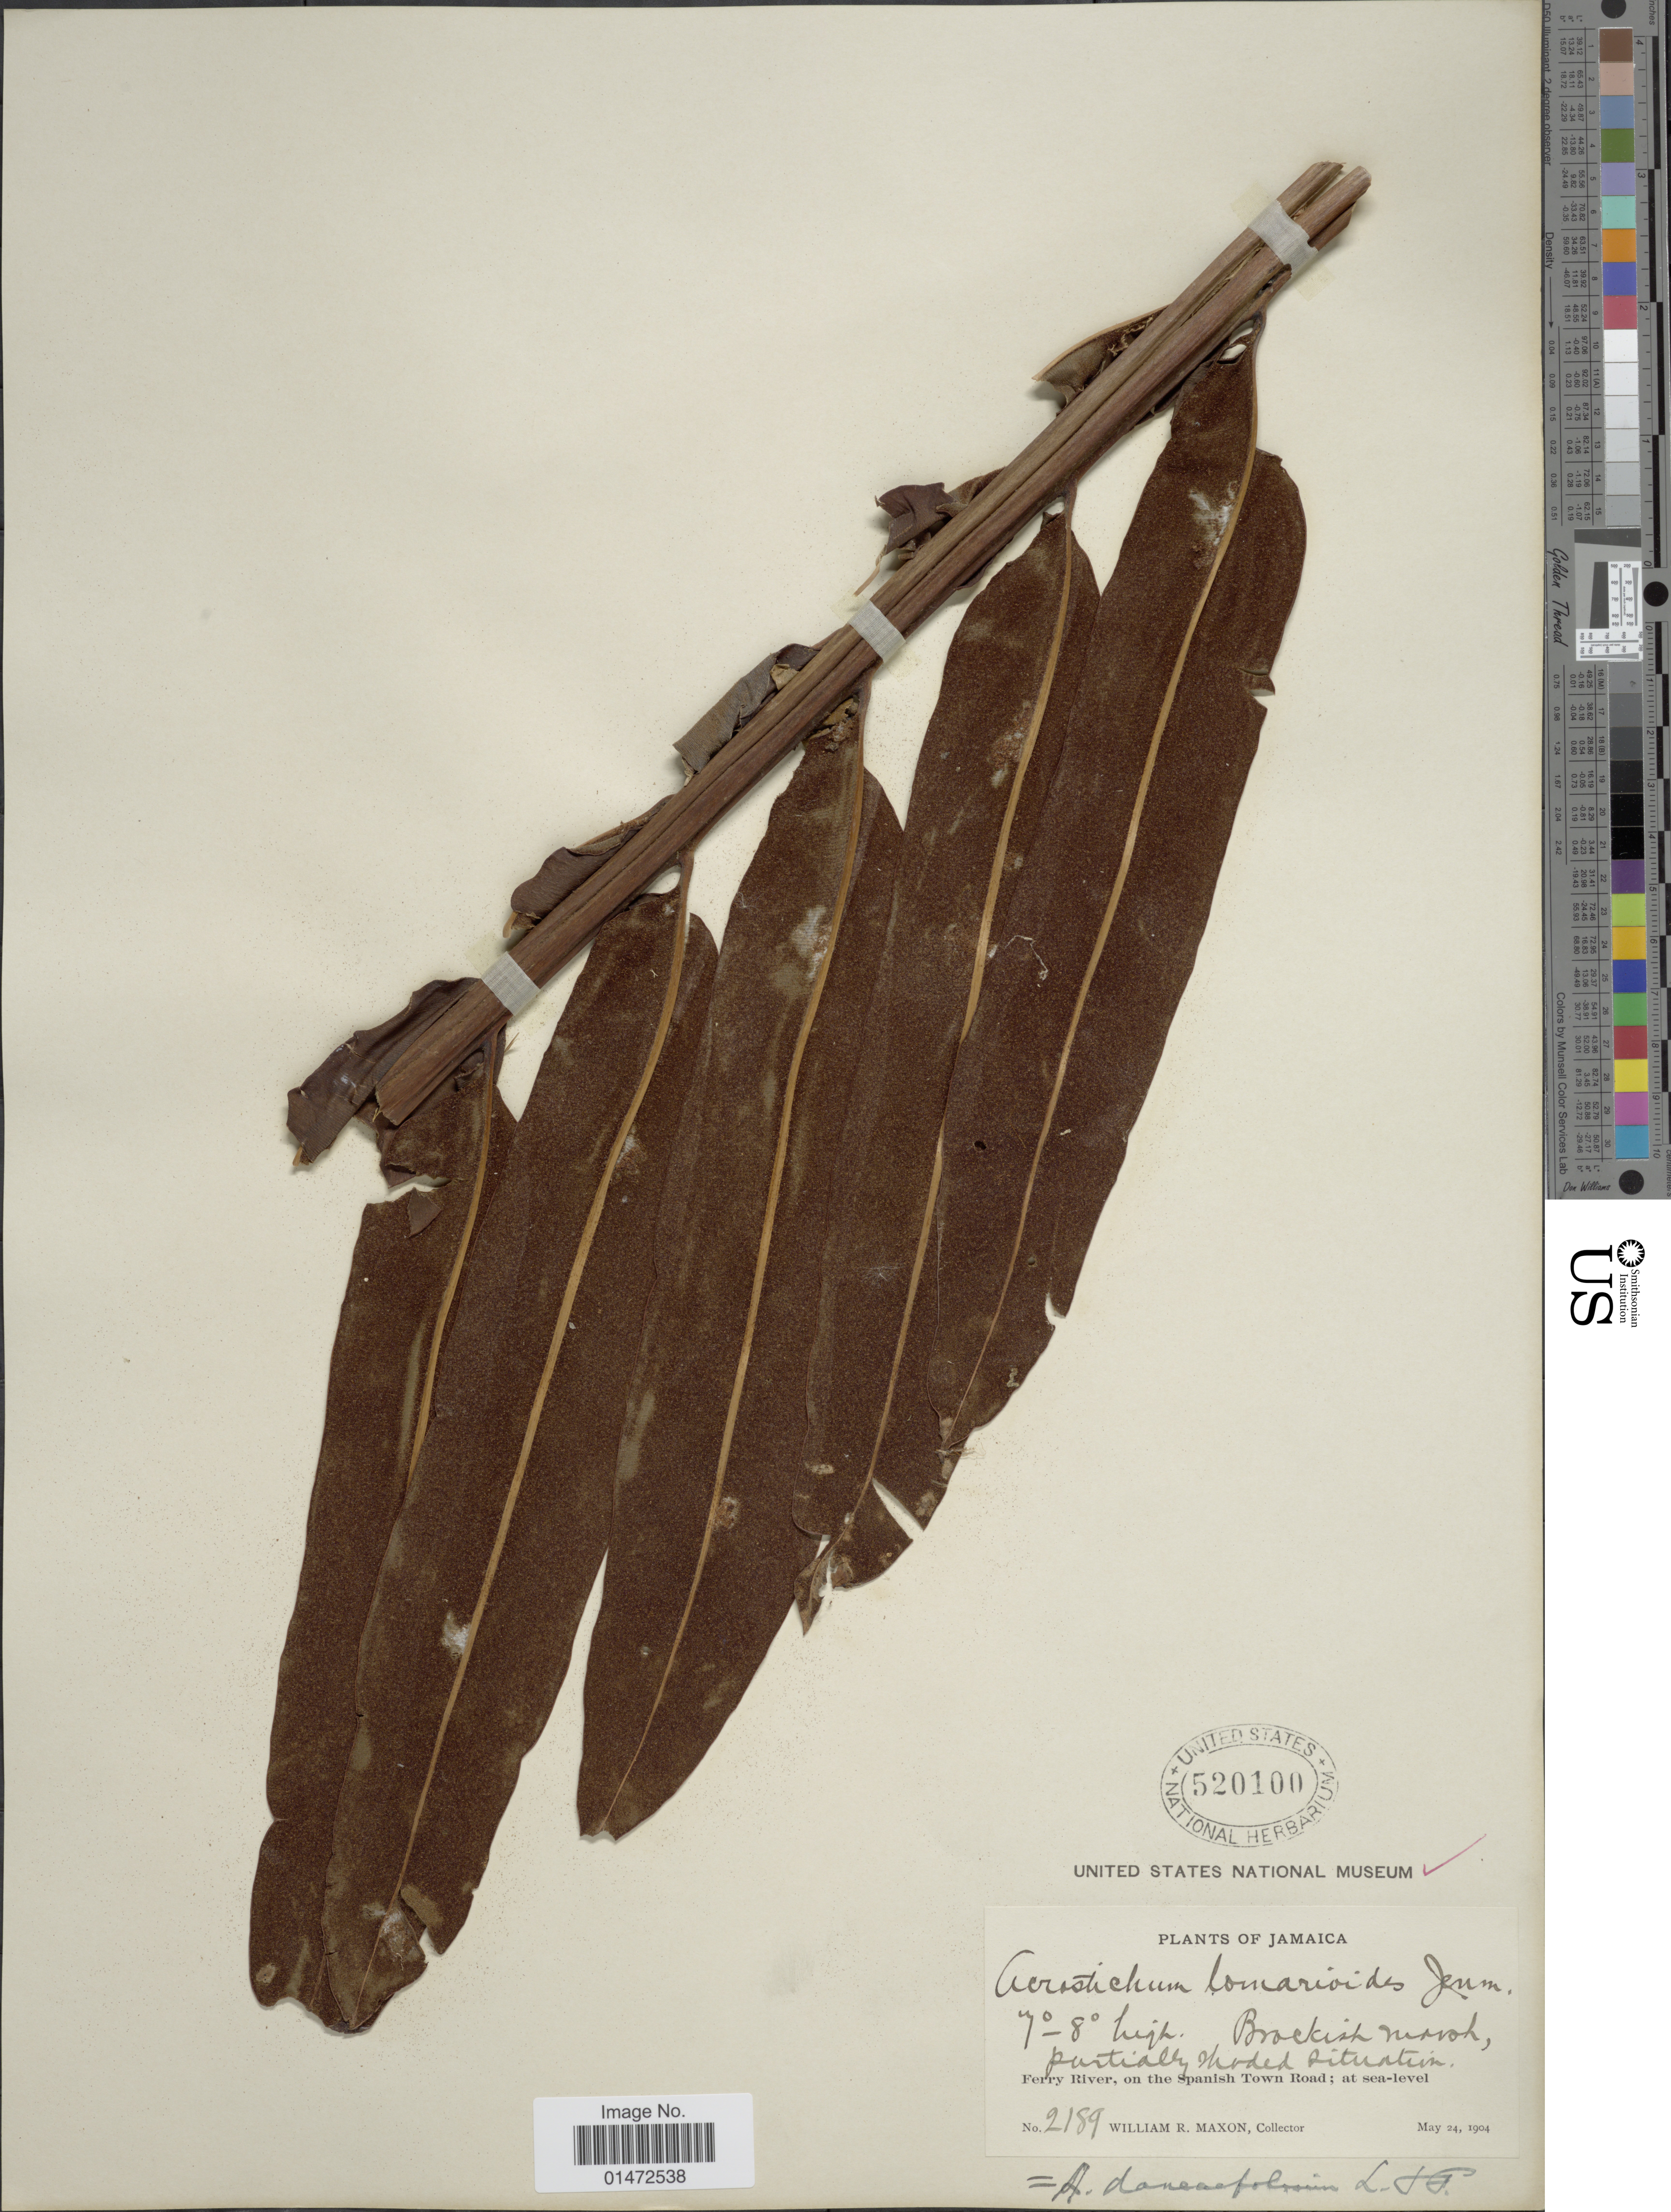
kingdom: Plantae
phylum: Tracheophyta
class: Polypodiopsida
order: Polypodiales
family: Pteridaceae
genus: Acrostichum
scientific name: Acrostichum danaeifolium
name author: Langsd. & Fisch.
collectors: W. R. Maxon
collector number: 2189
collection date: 1904-05-24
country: Jamaica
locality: Ferry River, on the Spanish Town Road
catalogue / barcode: US 520100